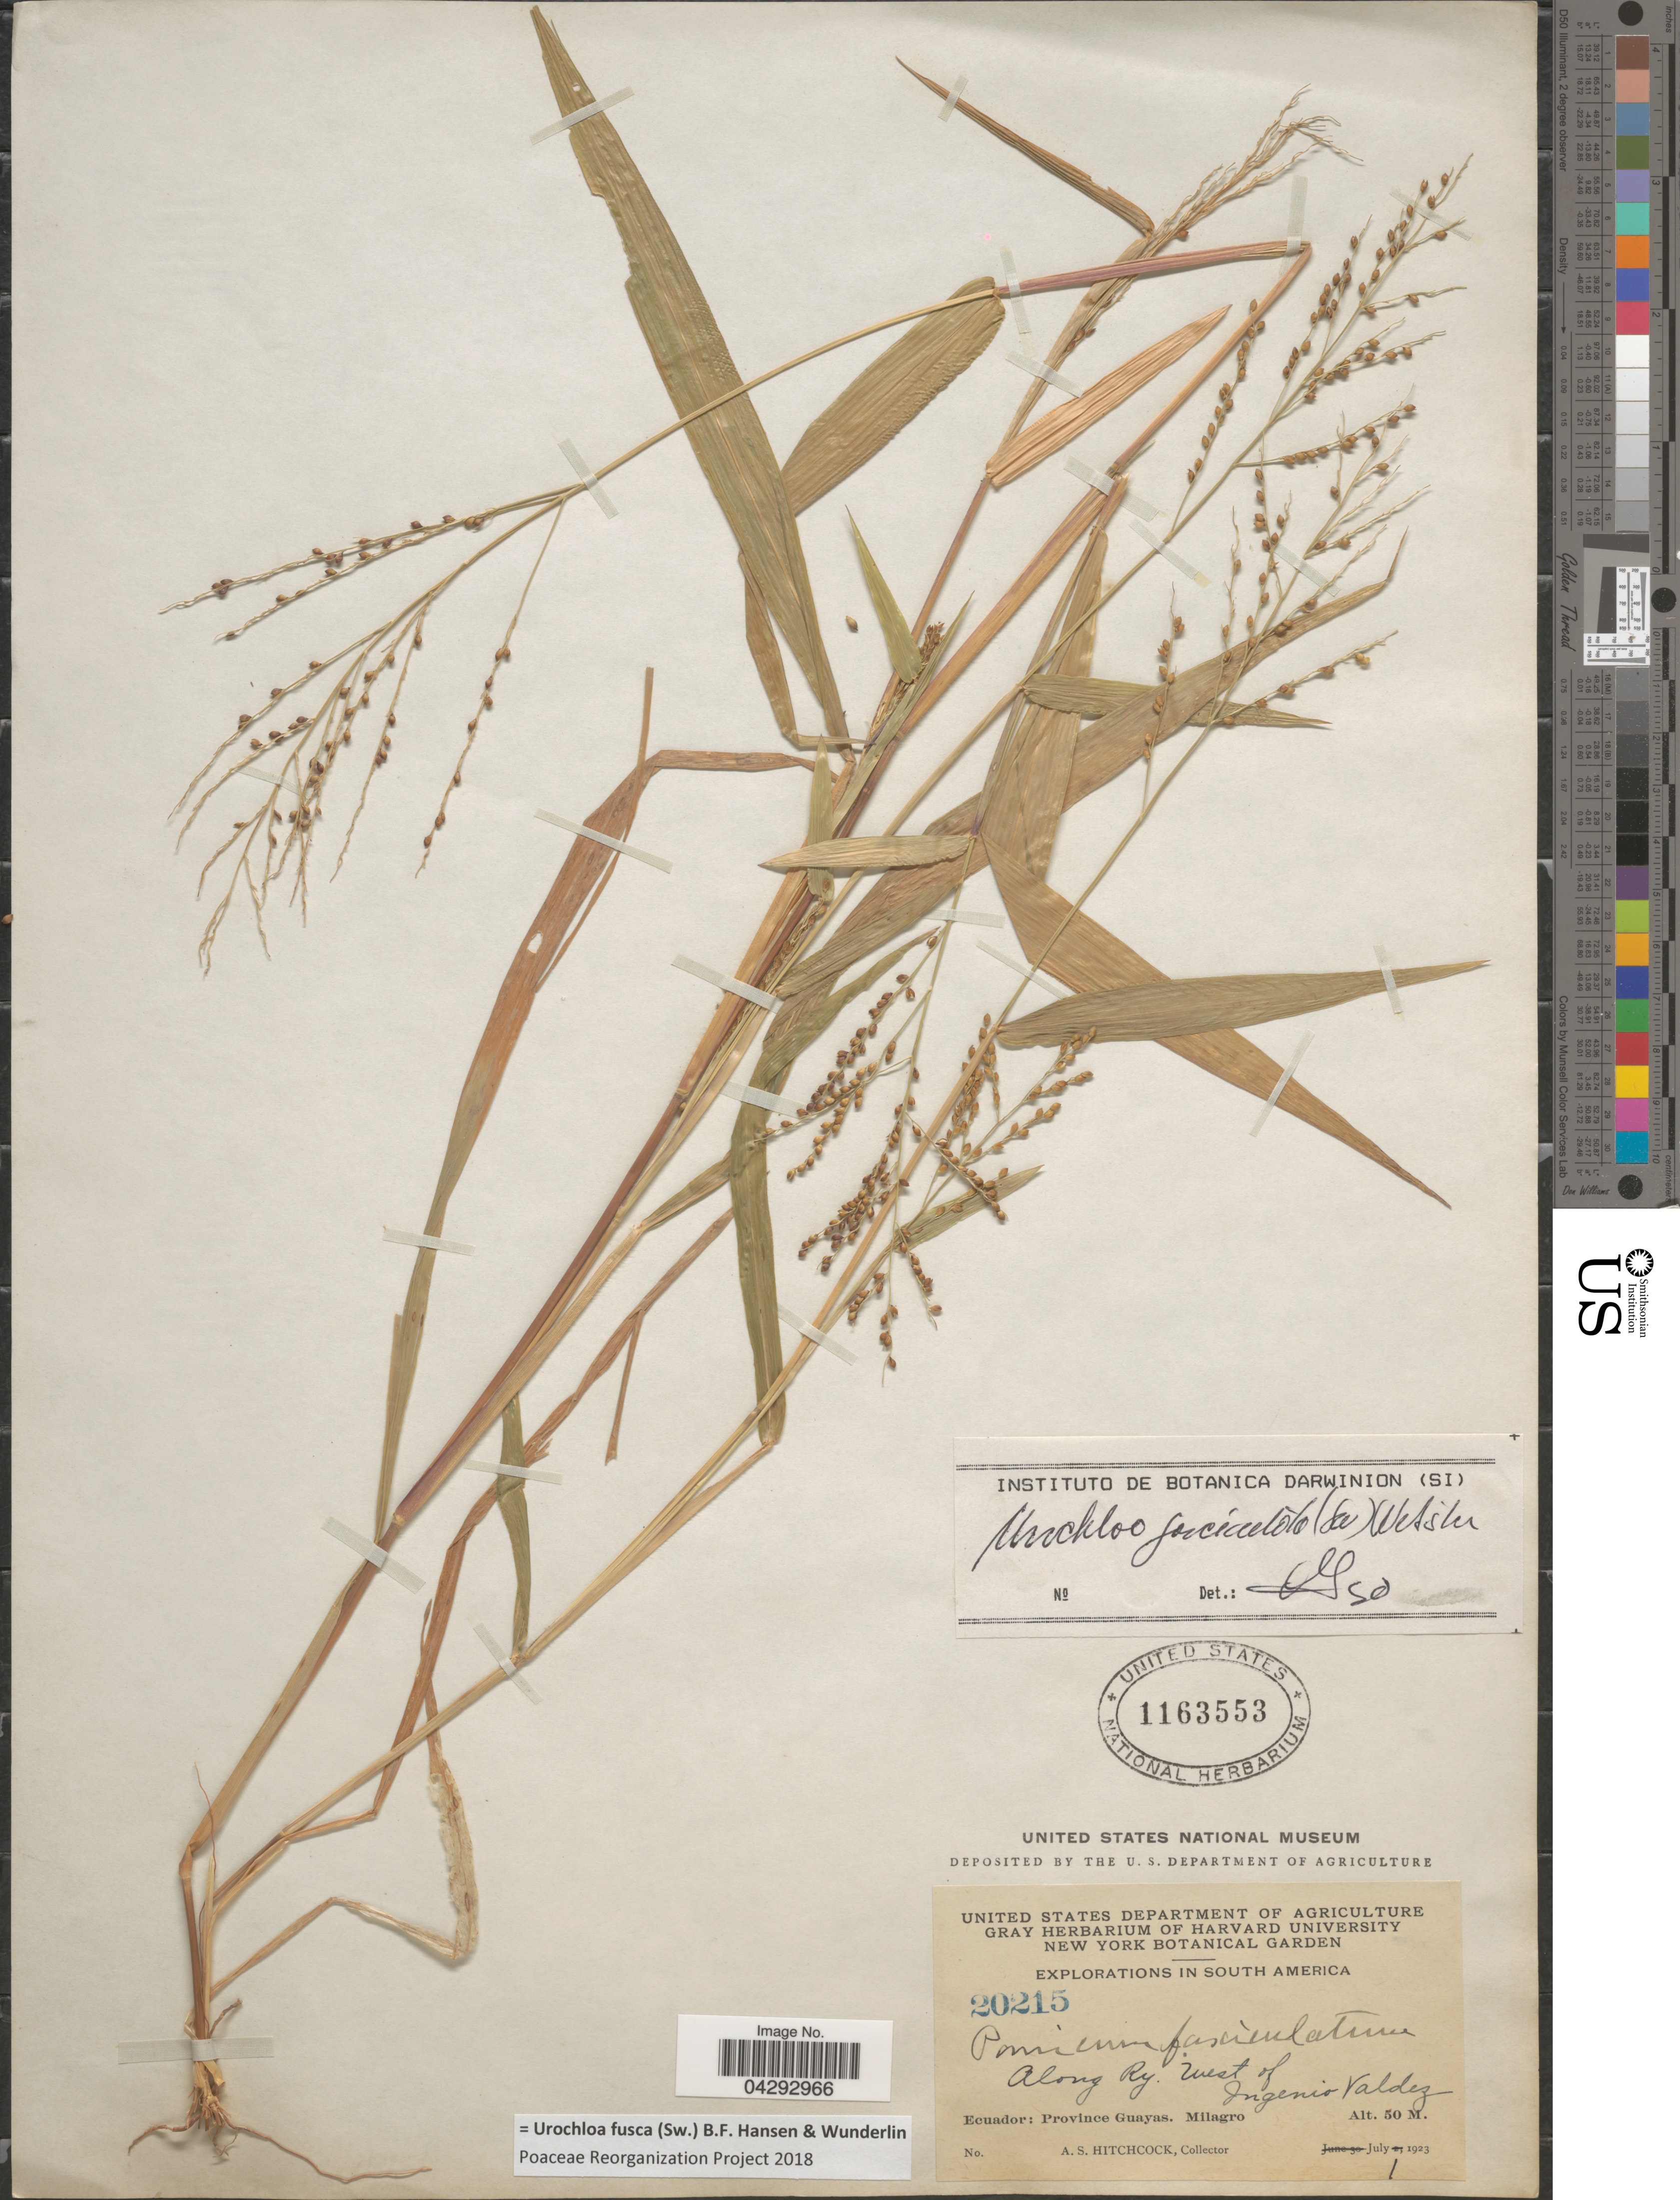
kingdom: Plantae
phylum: Tracheophyta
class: Liliopsida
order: Poales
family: Poaceae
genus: Urochloa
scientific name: Urochloa fusca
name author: (Sw.) B.F. Hansen & Wunderlin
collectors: A. S. Hitchcock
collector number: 20215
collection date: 1923-07-01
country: Ecuador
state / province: Guayas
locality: Explorations in South America. Along Ry. West of Ingenio Valdez. Milagro.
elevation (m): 50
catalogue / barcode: US 1163553